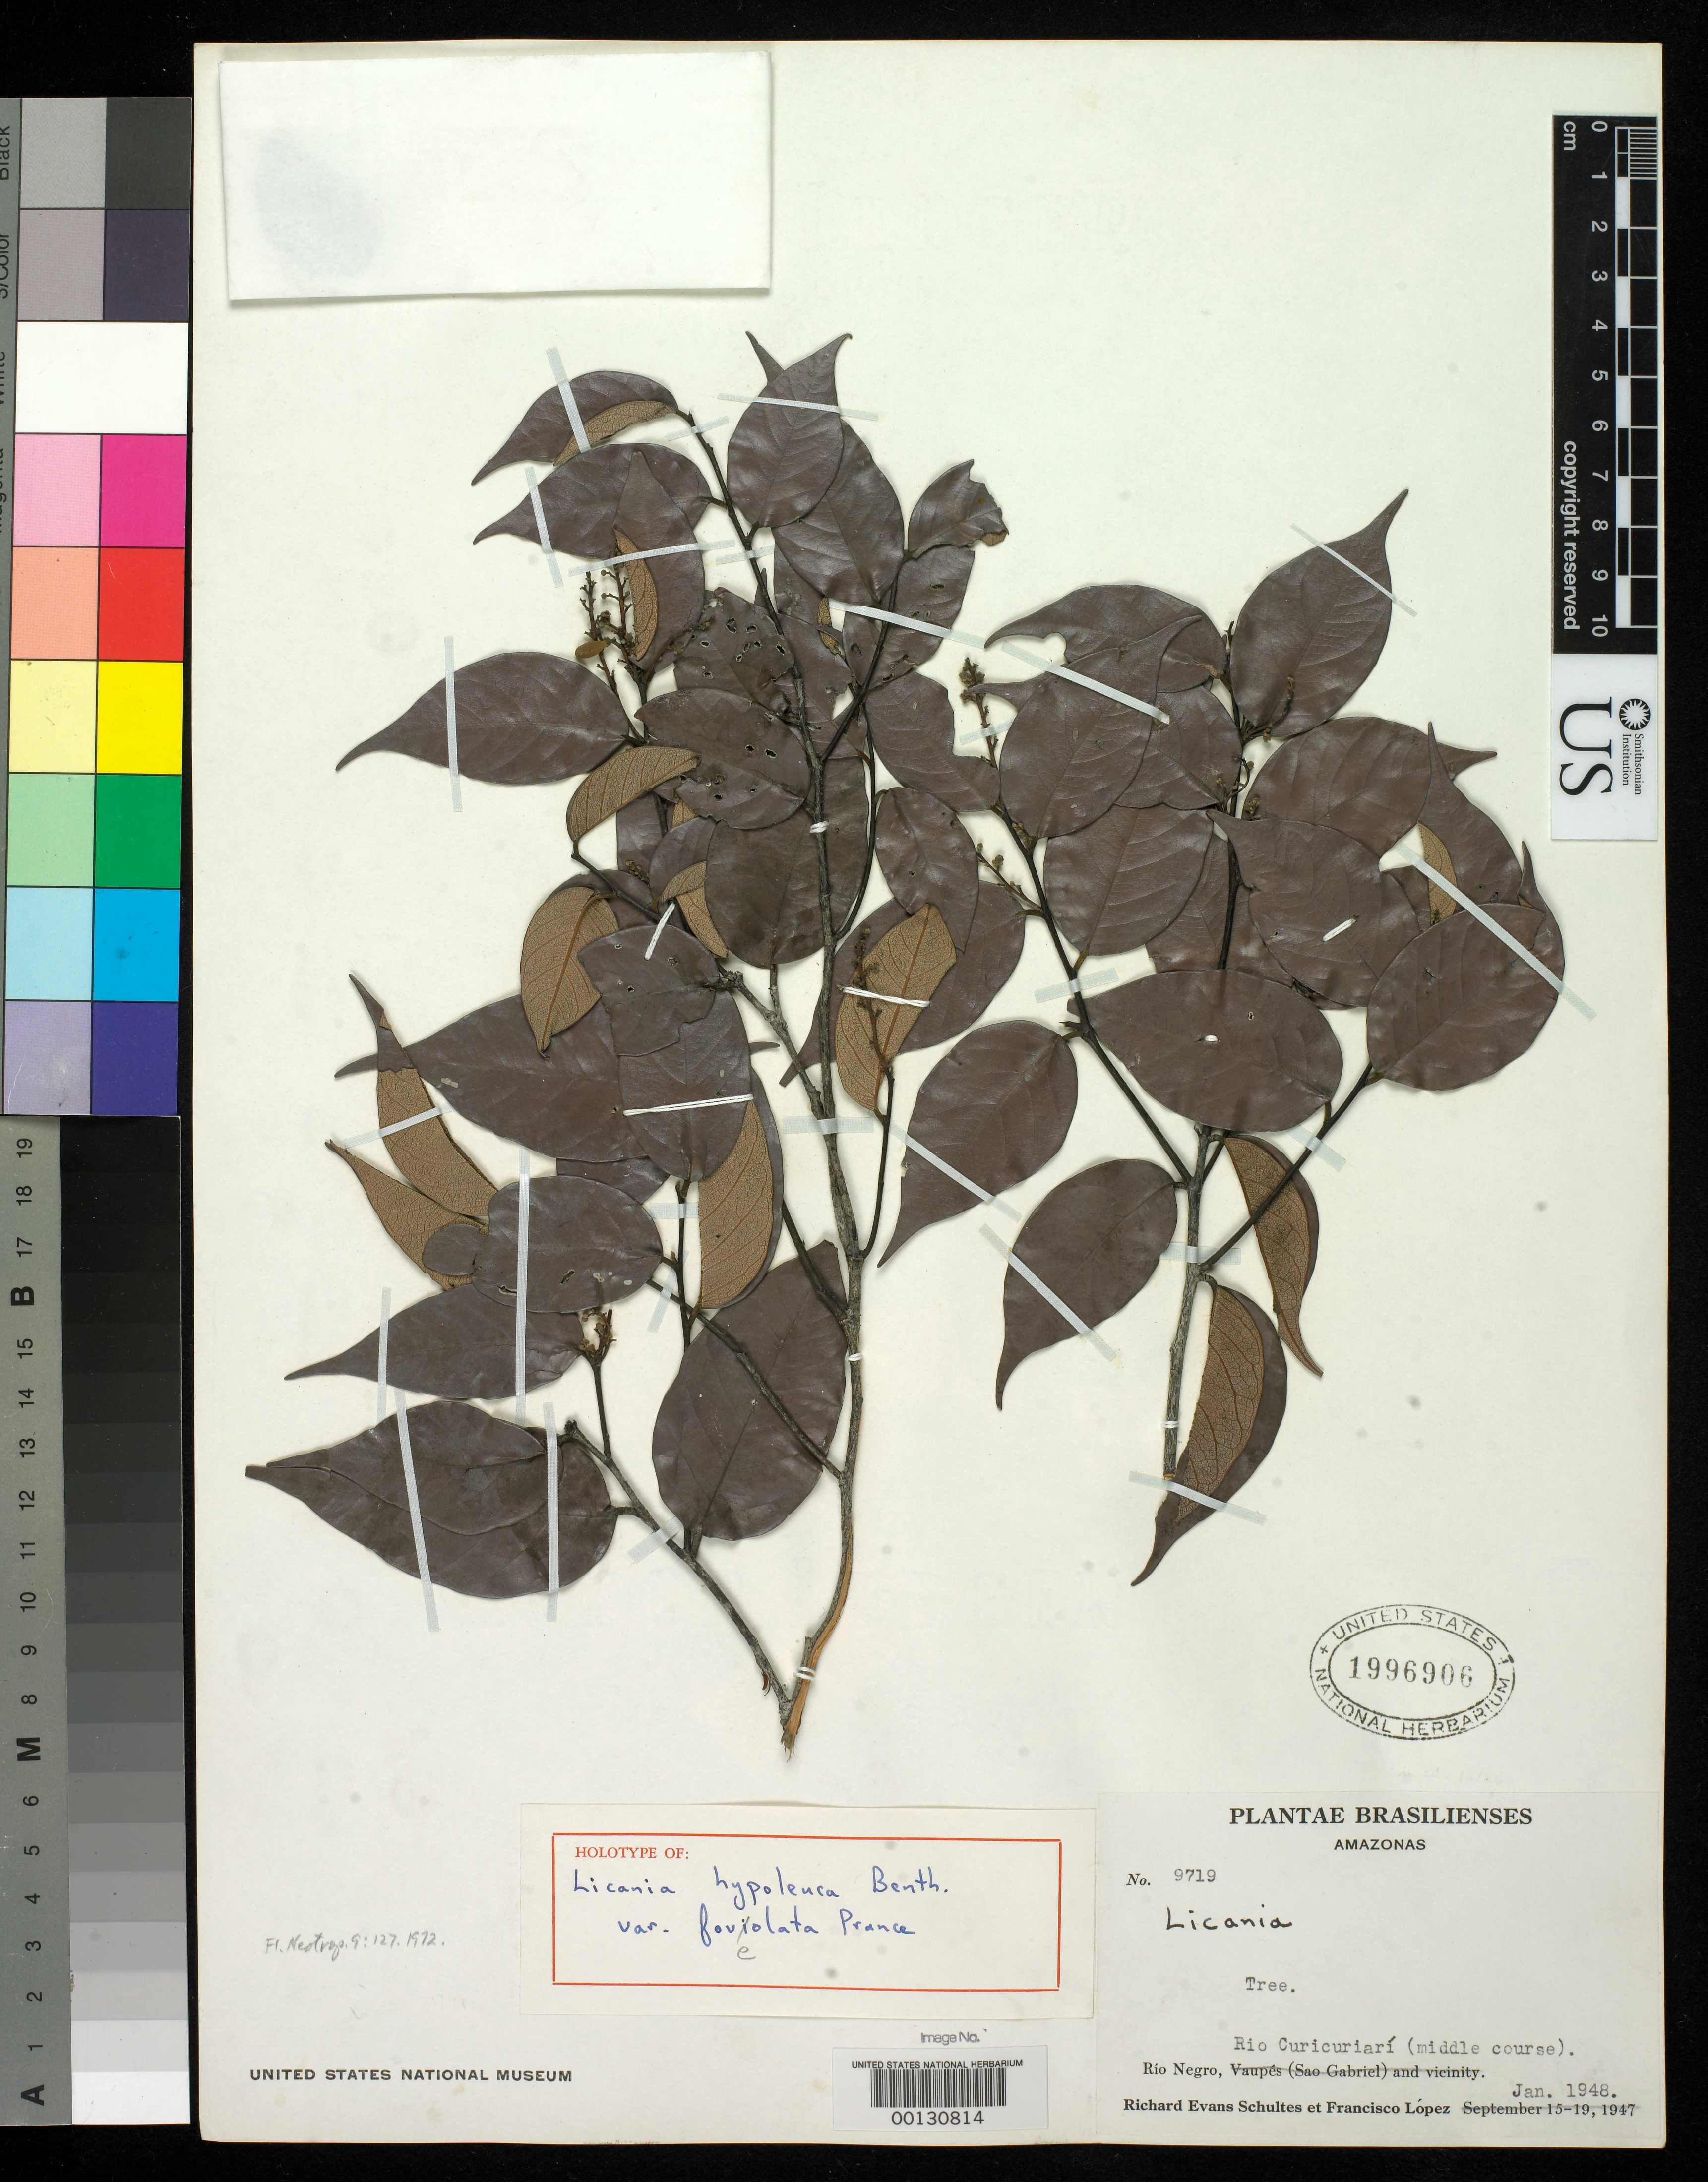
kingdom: Plantae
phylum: Tracheophyta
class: Magnoliopsida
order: Malpighiales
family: Chrysobalanaceae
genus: Licania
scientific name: Licania hypoleuca var. foveolata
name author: Prance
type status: Holotype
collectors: R. E. Schultes & F. Lopéz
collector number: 9719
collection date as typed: Jan 1948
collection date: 1948-01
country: Brazil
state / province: Amazonas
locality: Rio Curicuriari (middle Couise) Rio Negro.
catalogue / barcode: US 1996906